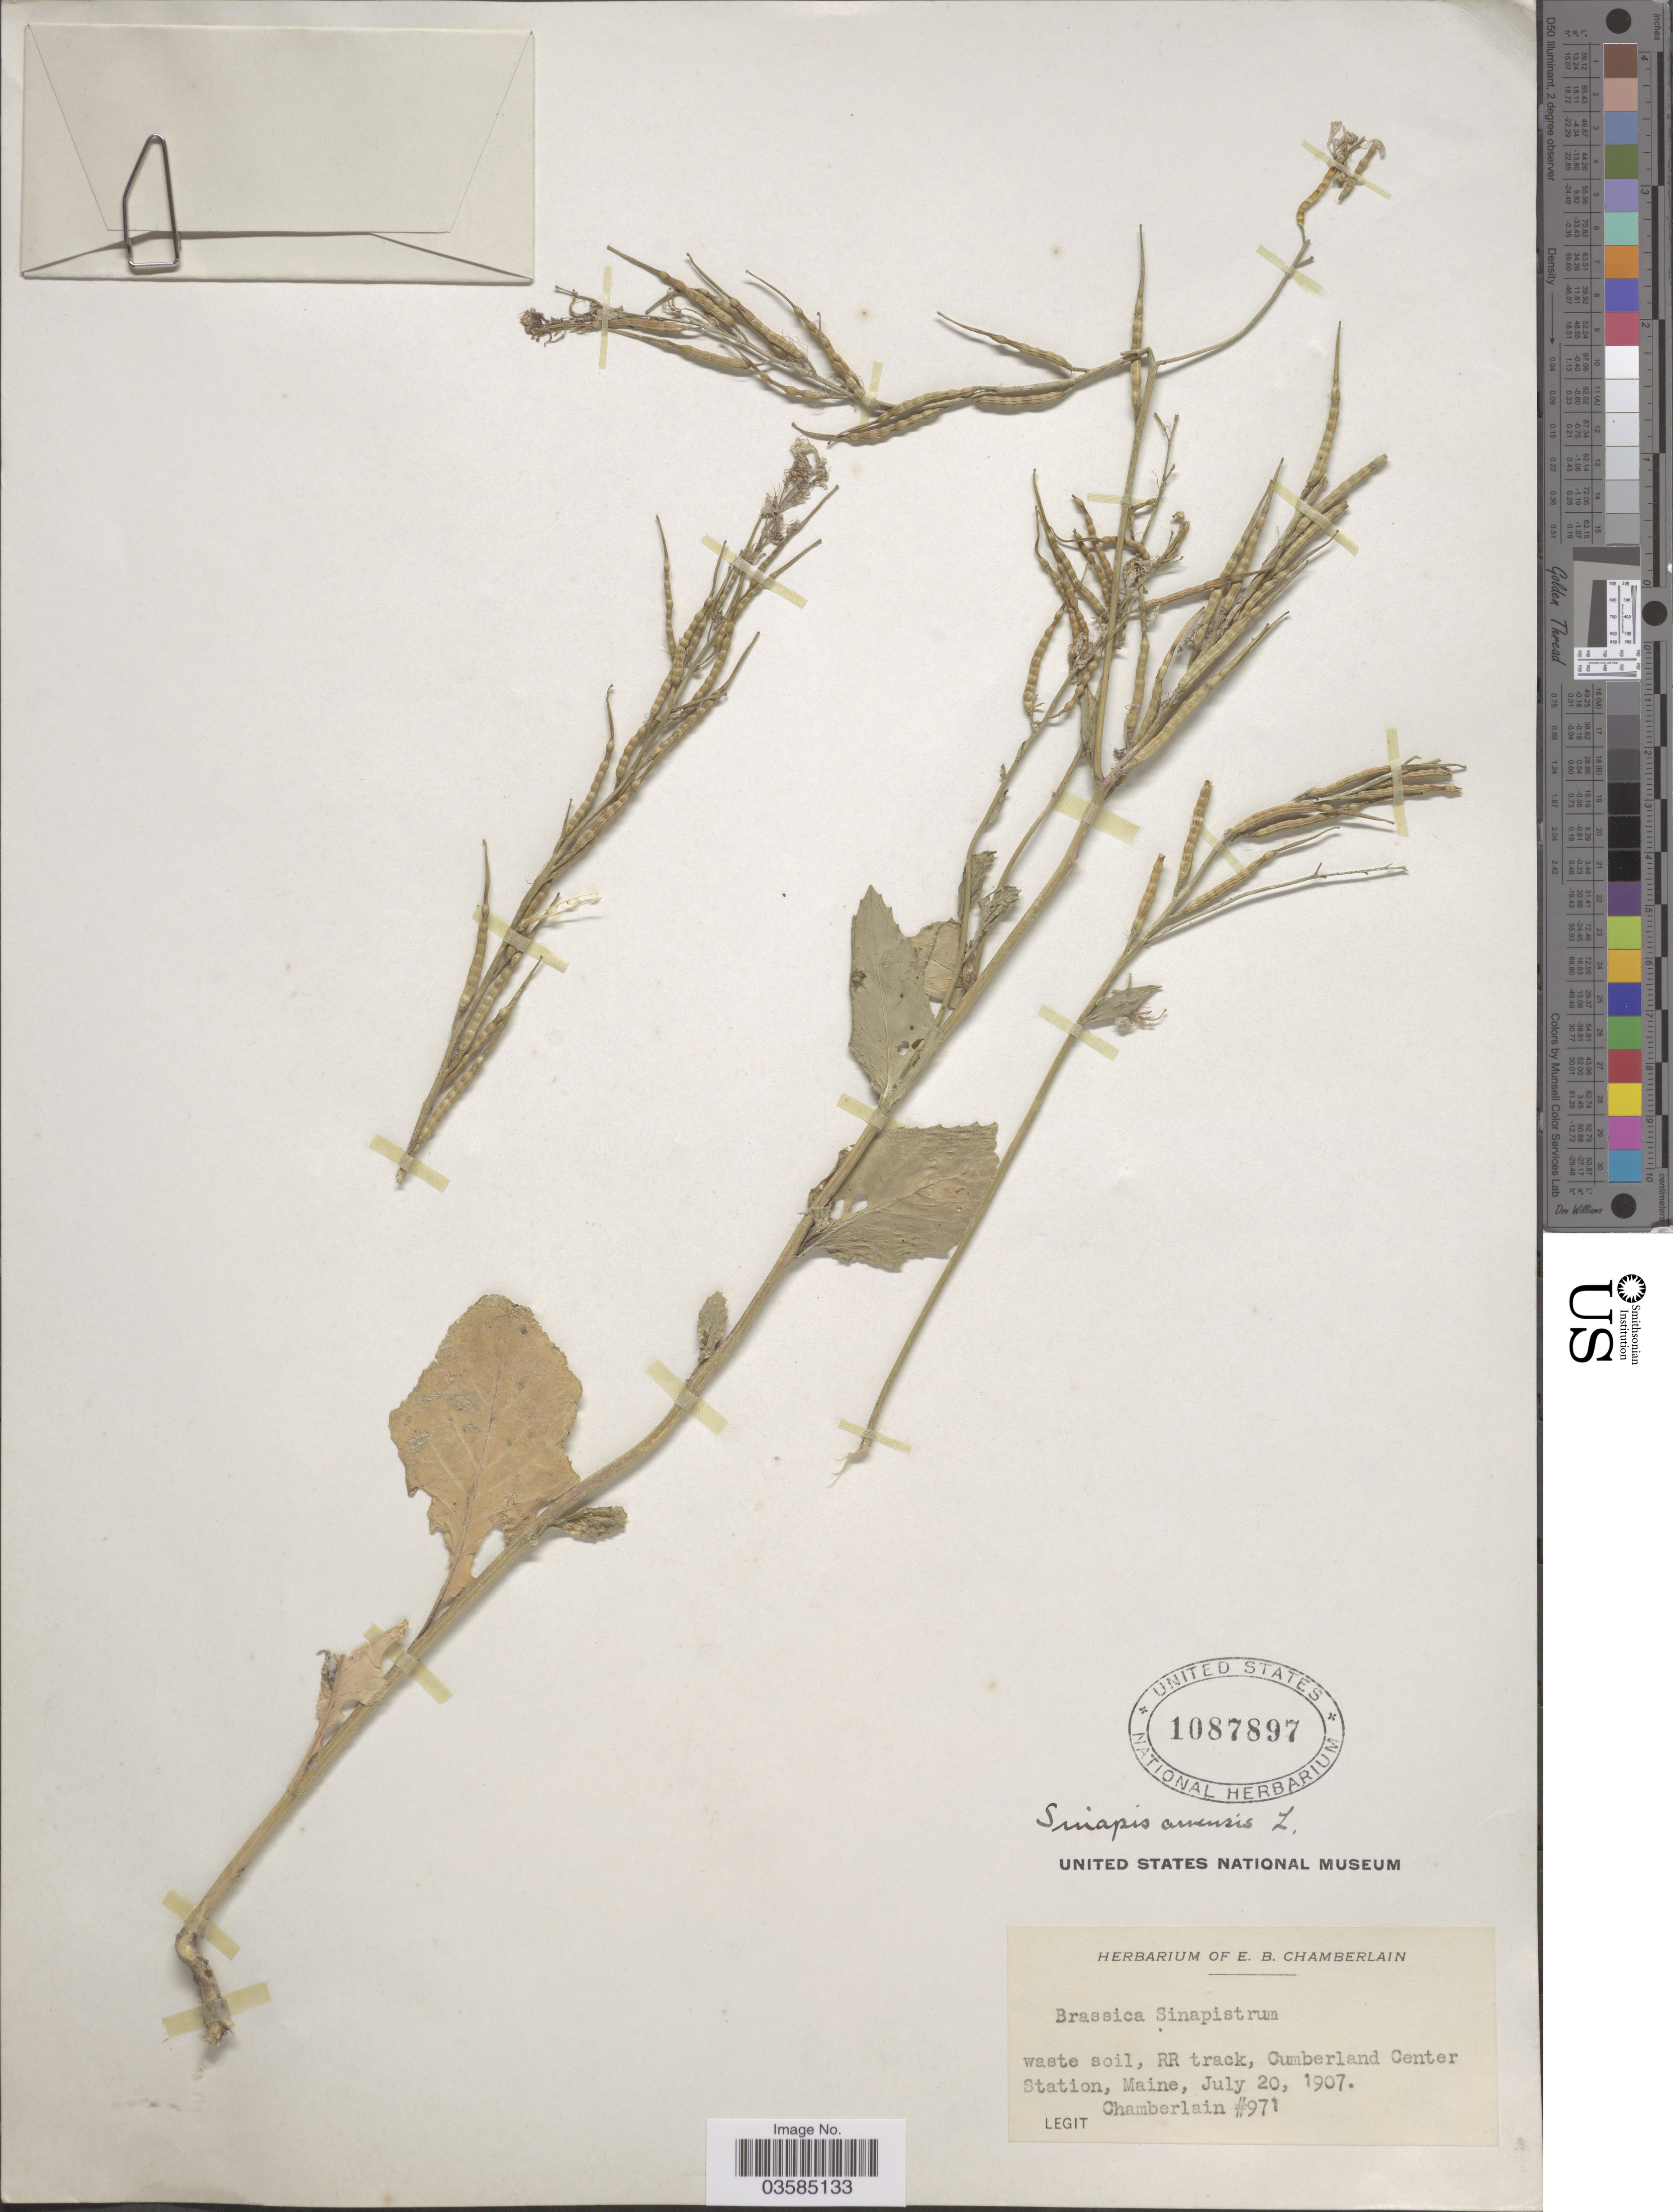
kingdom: Plantae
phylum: Tracheophyta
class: Magnoliopsida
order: Brassicales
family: Brassicaceae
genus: Brassica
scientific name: Brassica kaber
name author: (DC.) L.C. Wheeler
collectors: E. Chamberlain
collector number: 971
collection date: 1907-07-20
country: United States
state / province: Maine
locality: Waste soil, RR track, Cumberland Center Station.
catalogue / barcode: US 1087897